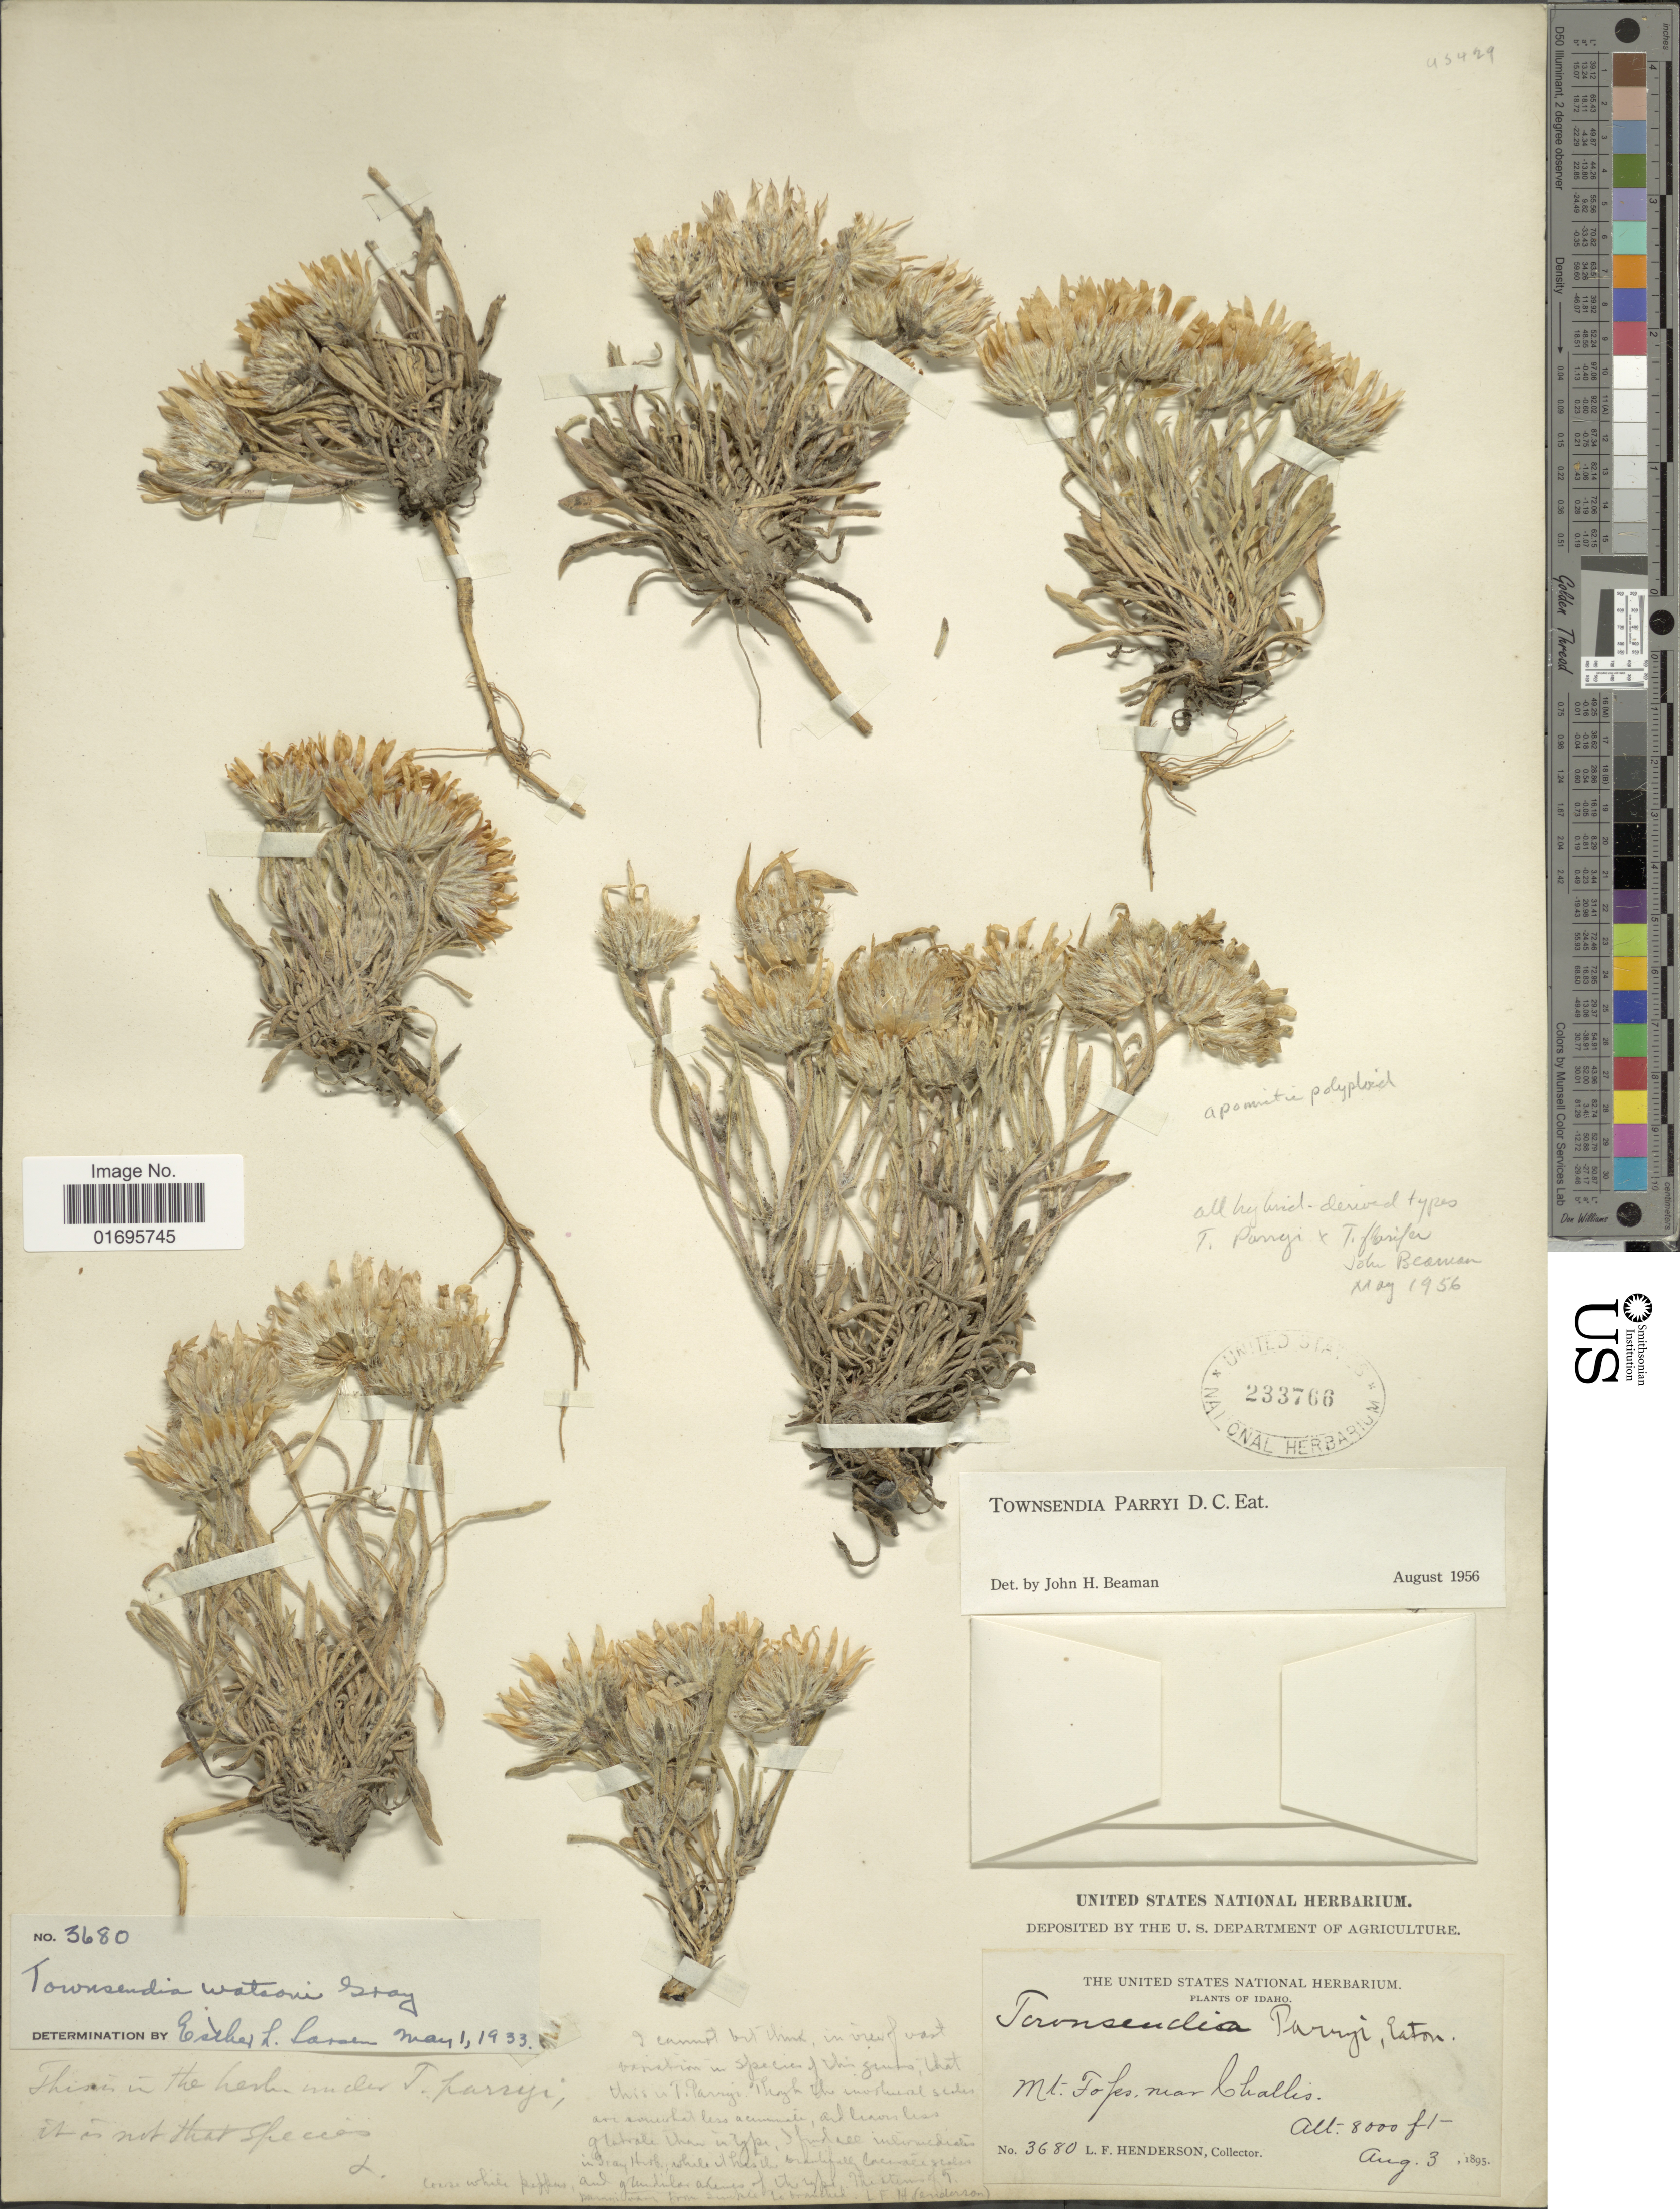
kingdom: Plantae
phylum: Tracheophyta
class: Magnoliopsida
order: Asterales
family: Asteraceae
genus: Townsendia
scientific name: Townsendia parryi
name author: D.C. Eaton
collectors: L. Henderson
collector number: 3680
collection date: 1895-08-03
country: United States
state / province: Idaho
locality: Mt. Foss, near Challis.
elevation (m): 2438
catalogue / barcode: US 233766